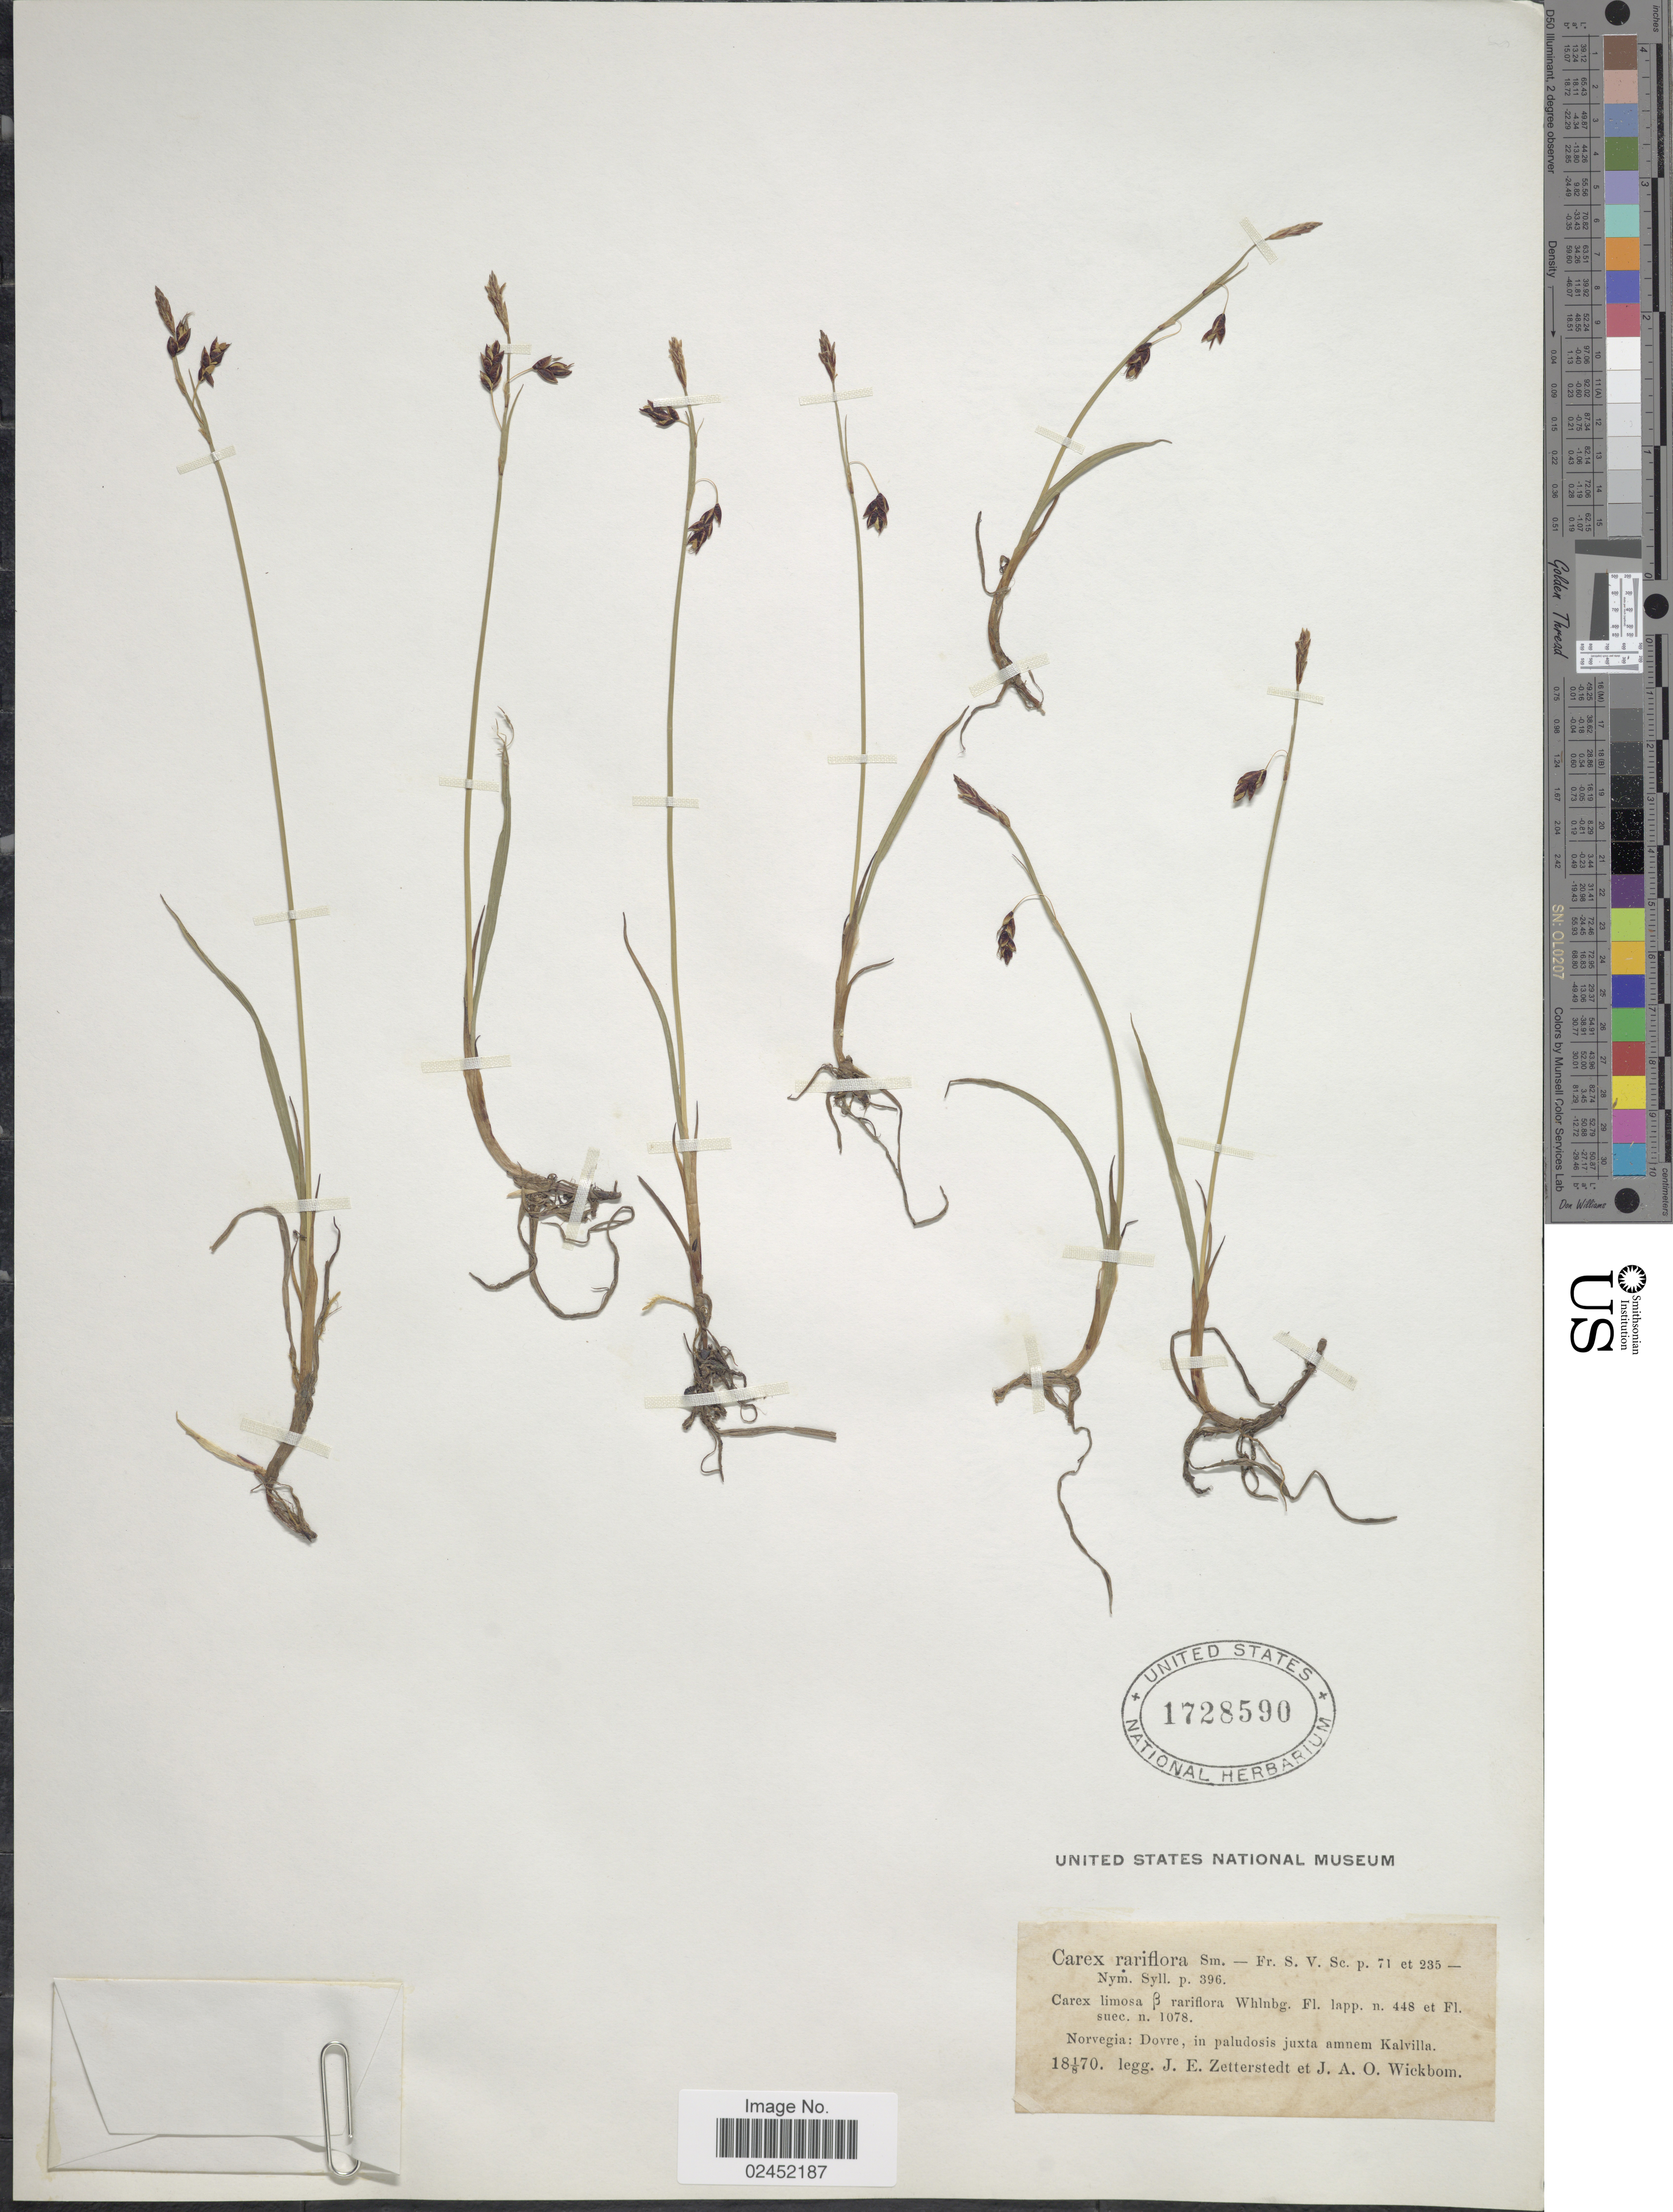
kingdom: Plantae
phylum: Tracheophyta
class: Liliopsida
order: Poales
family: Cyperaceae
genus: Carex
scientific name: Carex rariflora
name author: (Wahlenb.) Sm.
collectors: J.E. Zetterstedt & J. Wickbom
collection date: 1870-08-01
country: Norway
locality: Norvegia: Dovre, in paludosis juxta amnem Kalvilla.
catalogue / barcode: US 1728590